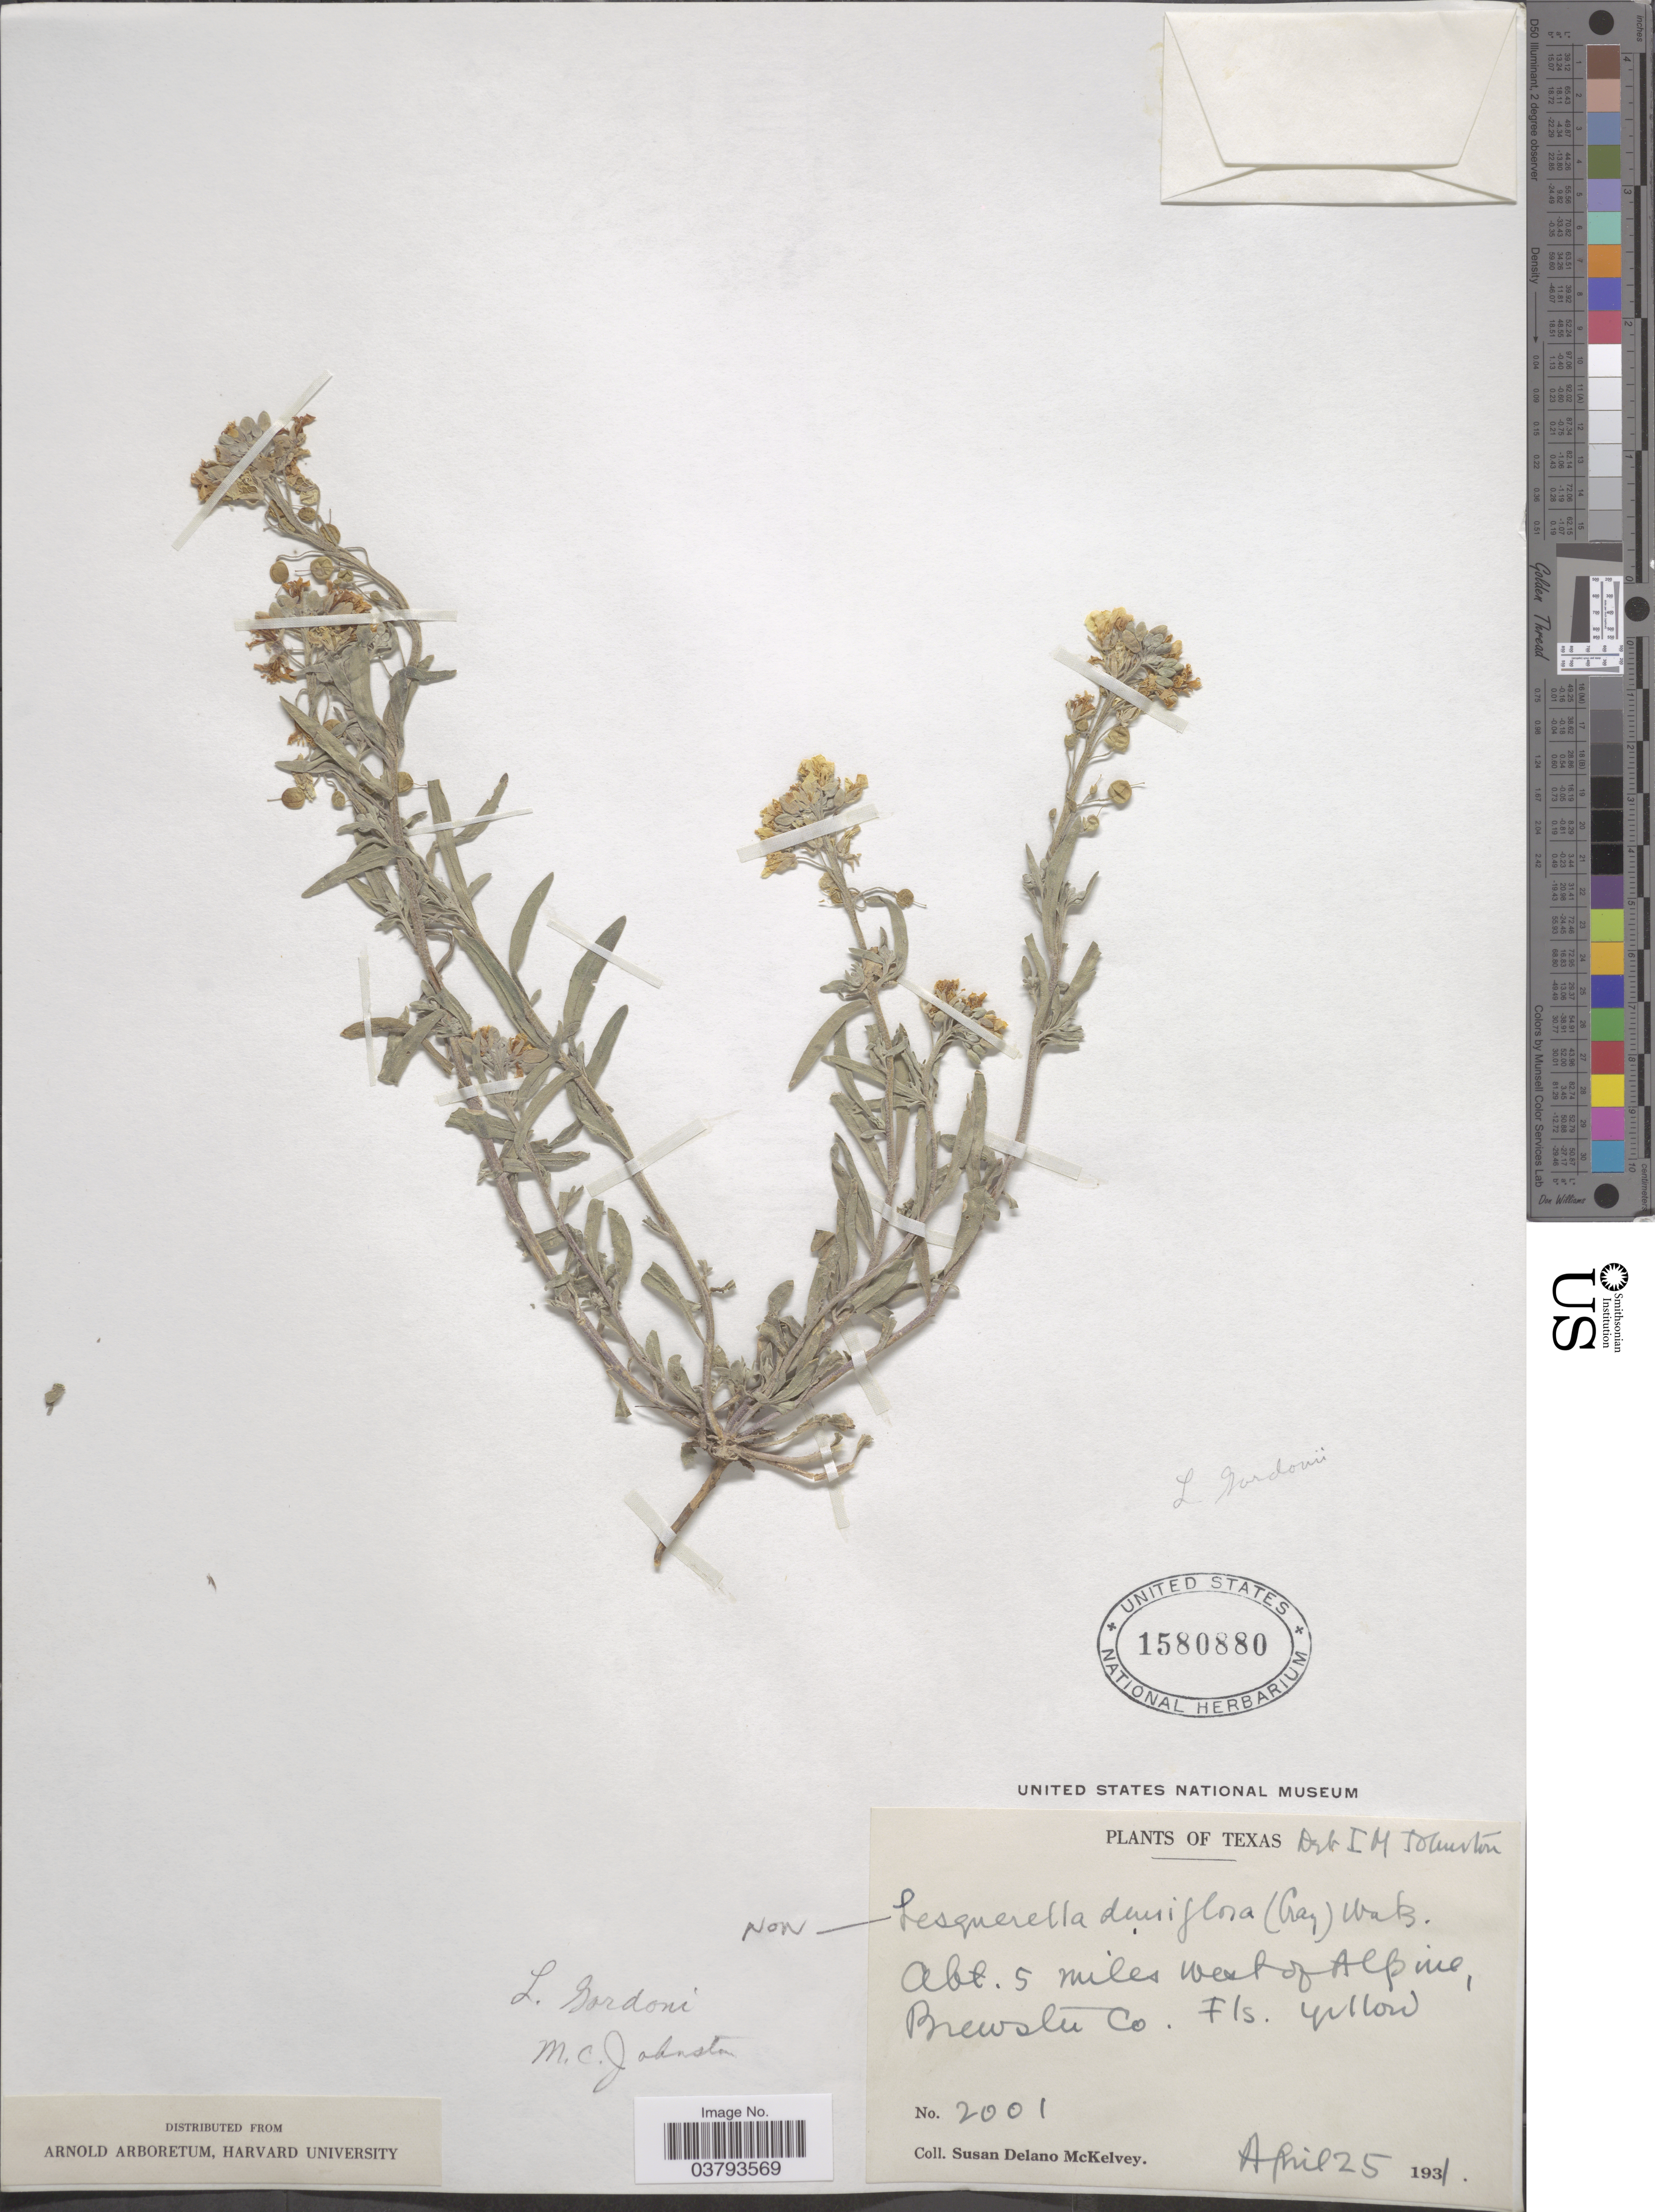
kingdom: Plantae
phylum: Tracheophyta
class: Magnoliopsida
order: Brassicales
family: Brassicaceae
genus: Lesquerella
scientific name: Lesquerella gordonii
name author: (A. Gray) S. Watson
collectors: S. A. McKelvey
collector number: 2001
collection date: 1931-04-25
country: United States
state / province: Texas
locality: Abt. 5 miles west of Alpine Brewster Co.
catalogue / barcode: US 1580880